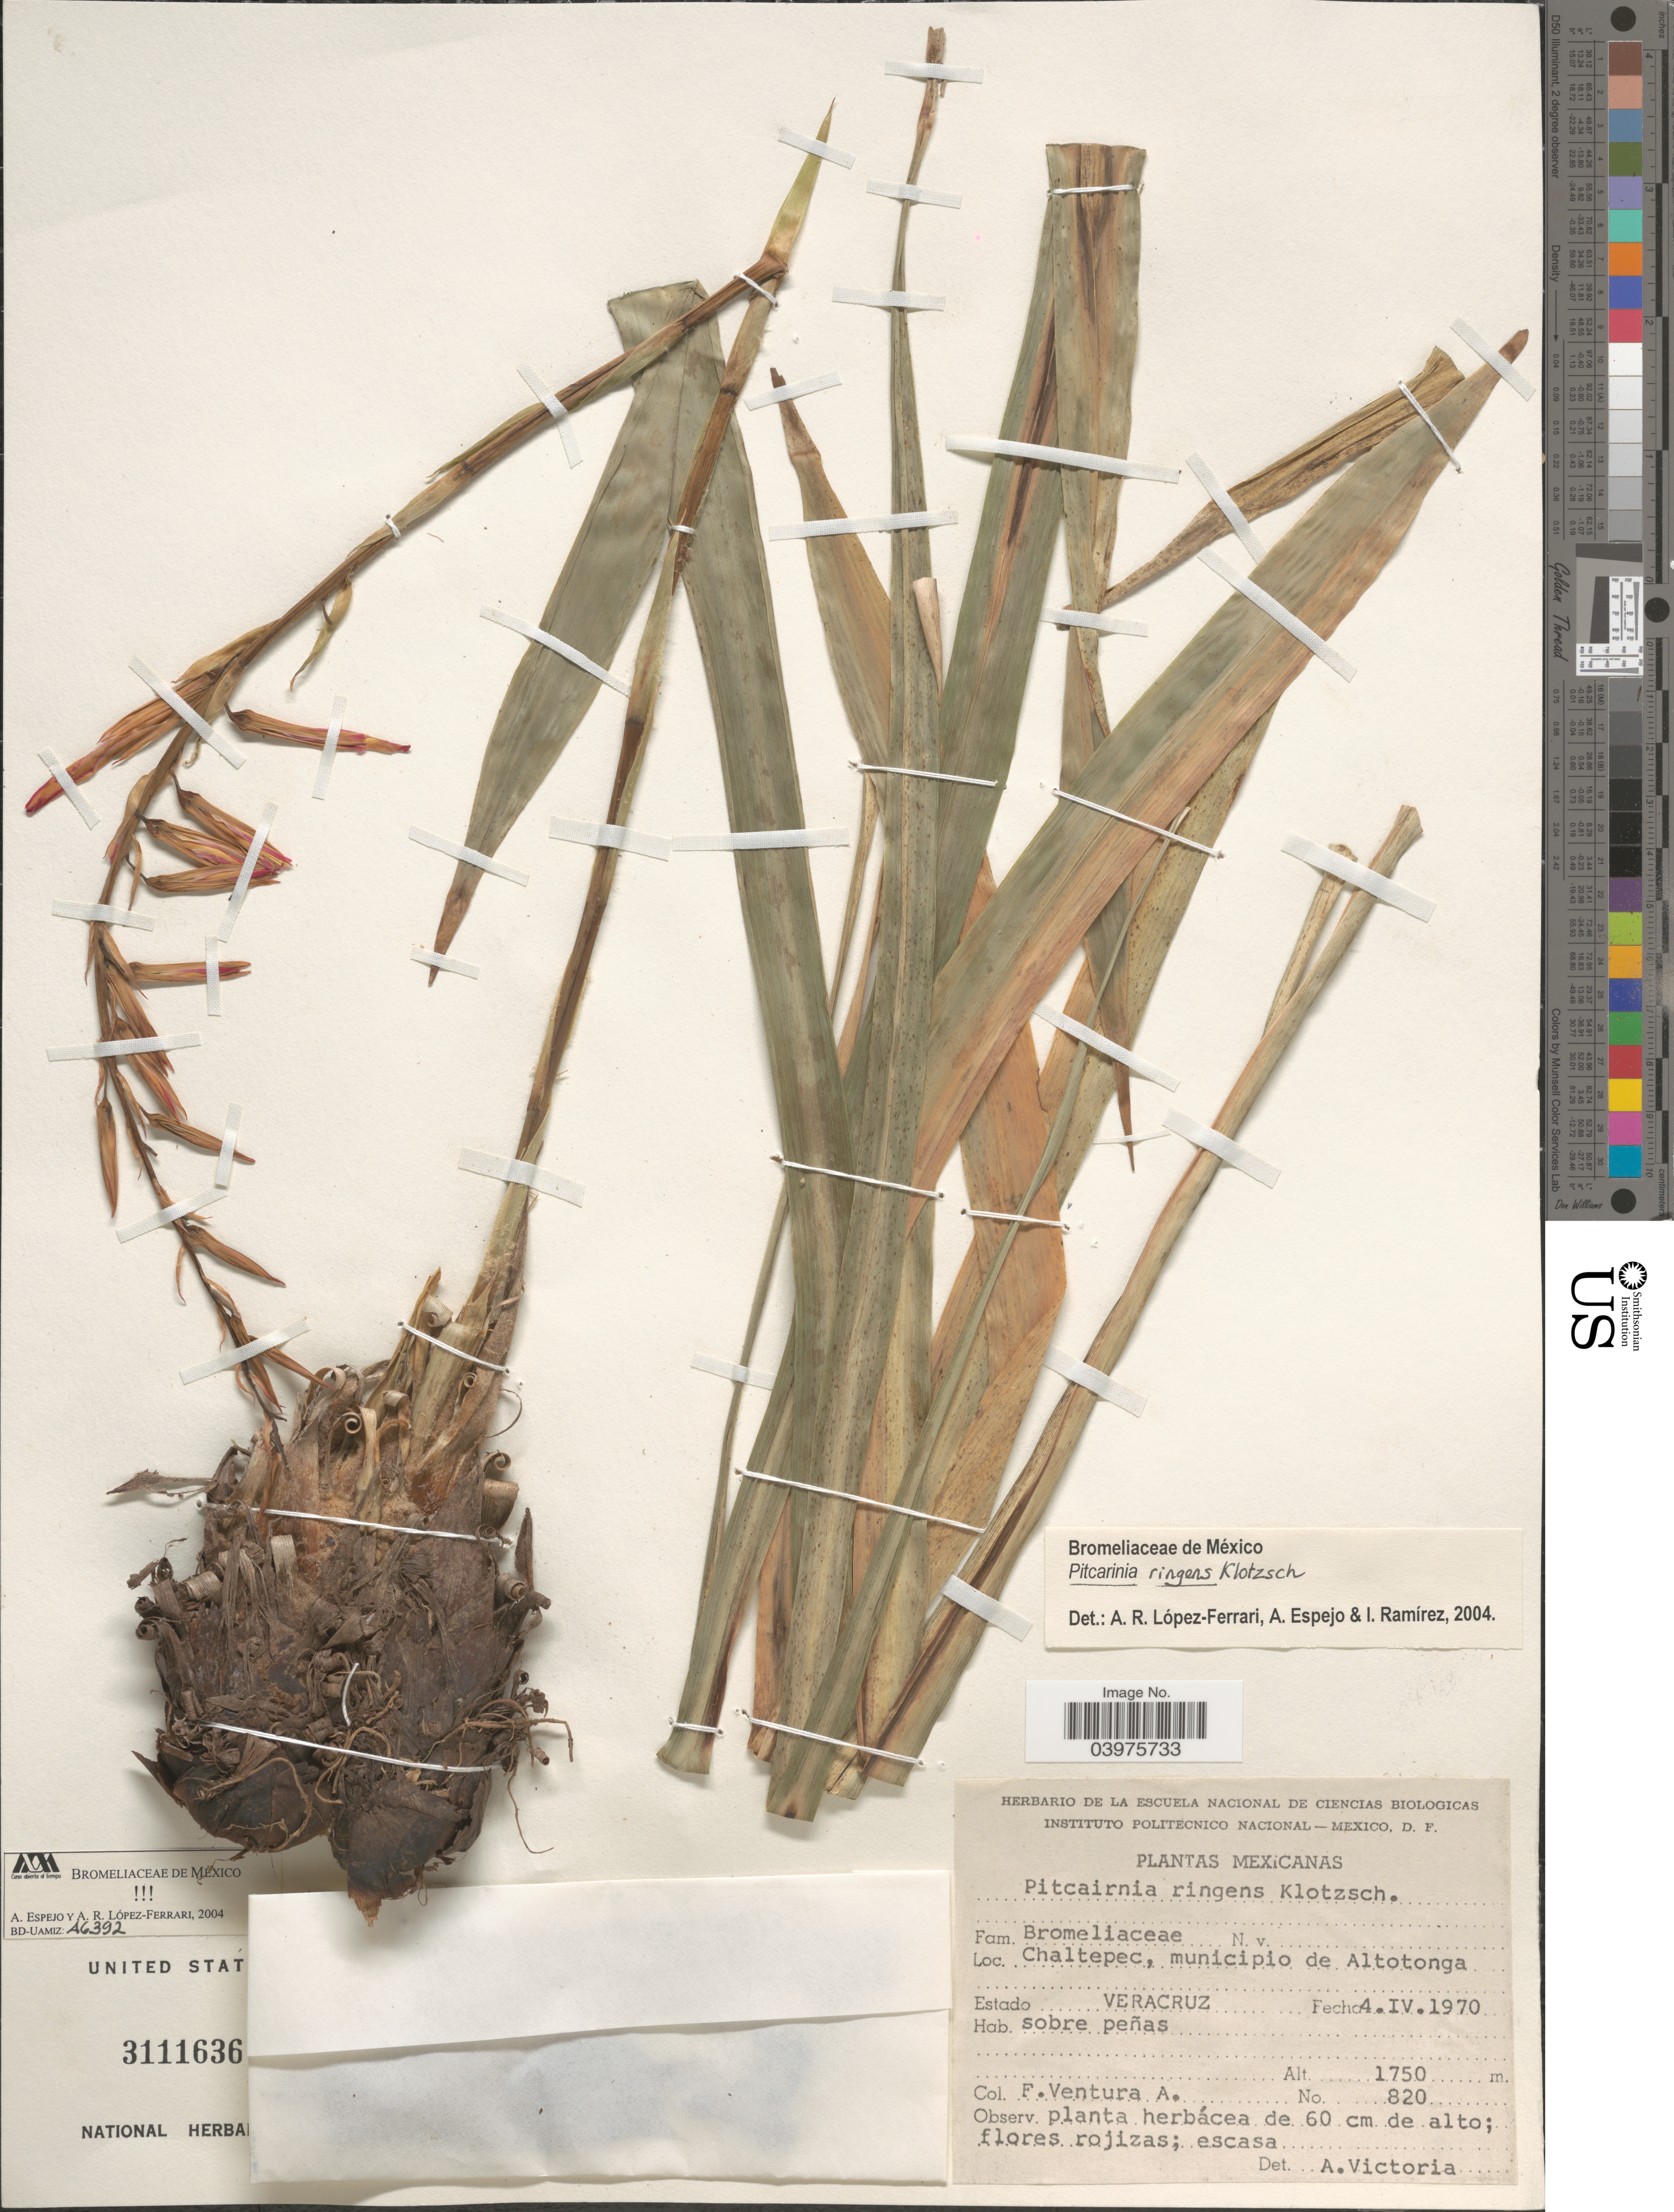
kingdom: Plantae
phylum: Tracheophyta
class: Liliopsida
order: Poales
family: Bromeliaceae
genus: Pitcairnia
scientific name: Pitcairnia ringens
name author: Klotzsch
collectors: F. Ventura A.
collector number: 820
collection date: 1970-04-04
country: Mexico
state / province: Veracruz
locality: Chaltepec, municipio de Altotonga. Estado Veracruz.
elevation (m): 1750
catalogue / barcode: US 3111636